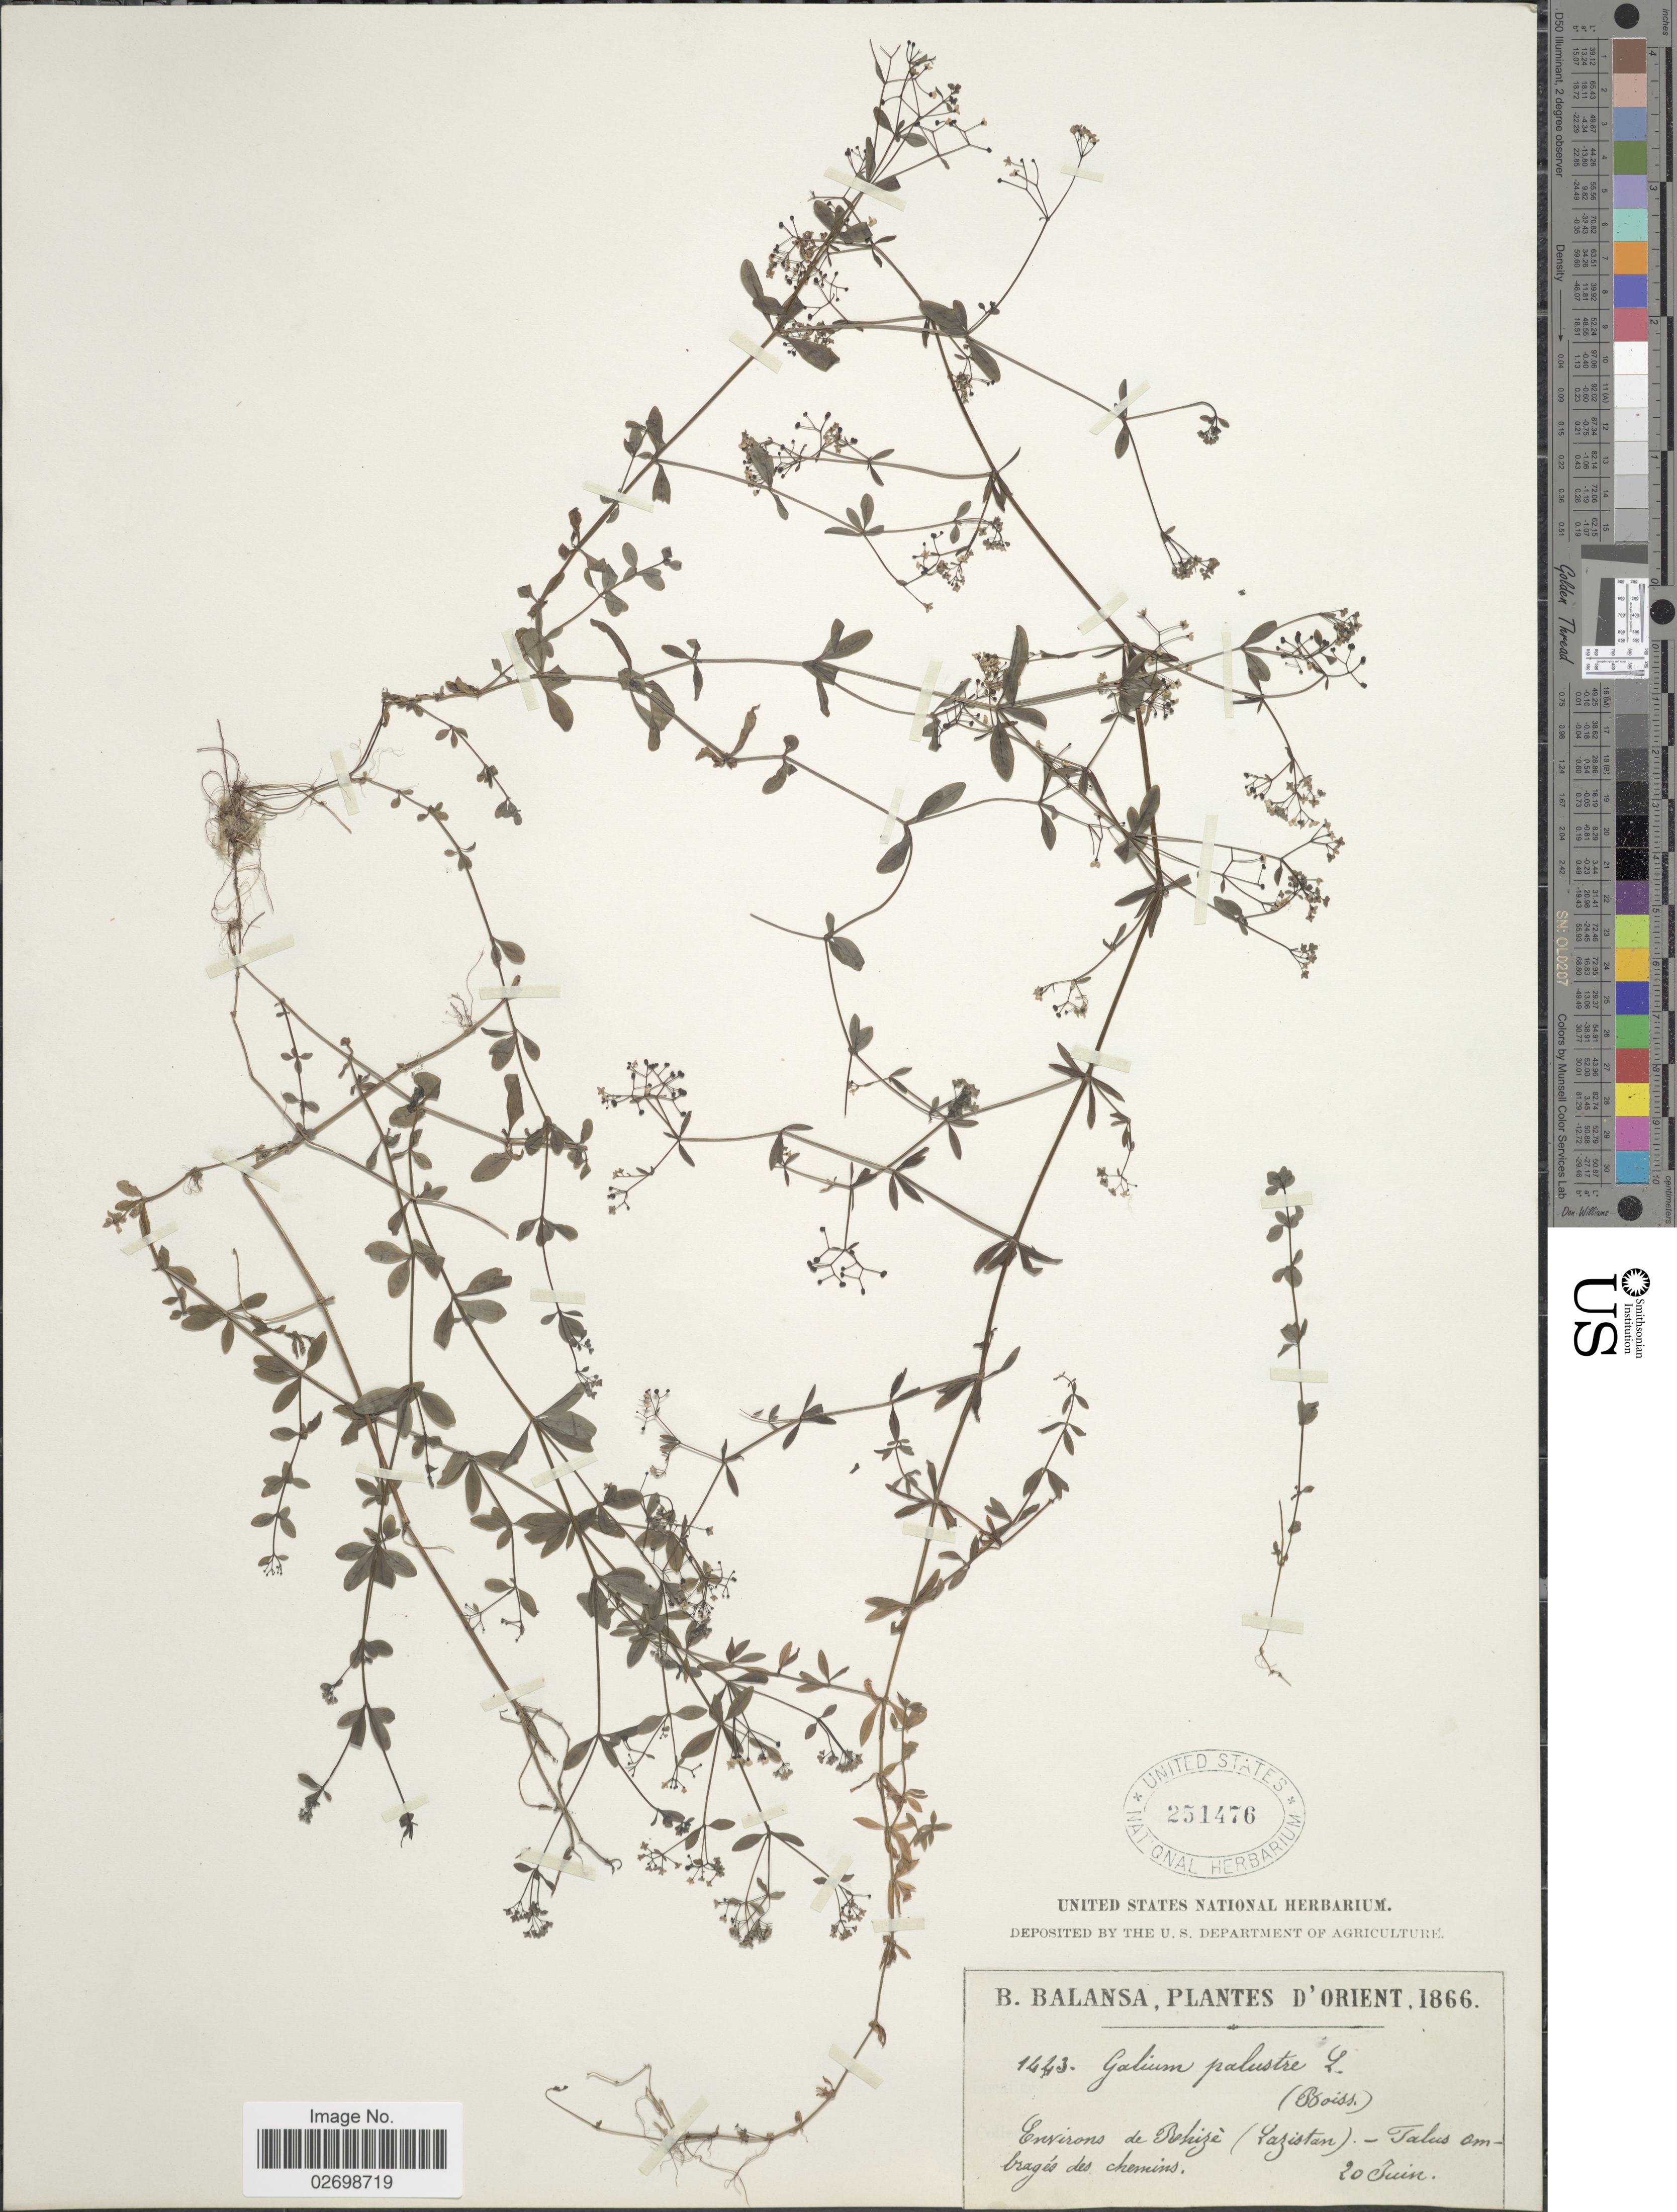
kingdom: Plantae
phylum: Tracheophyta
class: Magnoliopsida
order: Gentianales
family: Rubiaceae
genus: Galium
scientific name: Galium palustre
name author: L.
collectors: B. Balansa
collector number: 1443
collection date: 1866-06-20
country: Turkey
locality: D'Orient, Environs de Behize (Lazistan) Talus ombragos des chemins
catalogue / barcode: US 251476